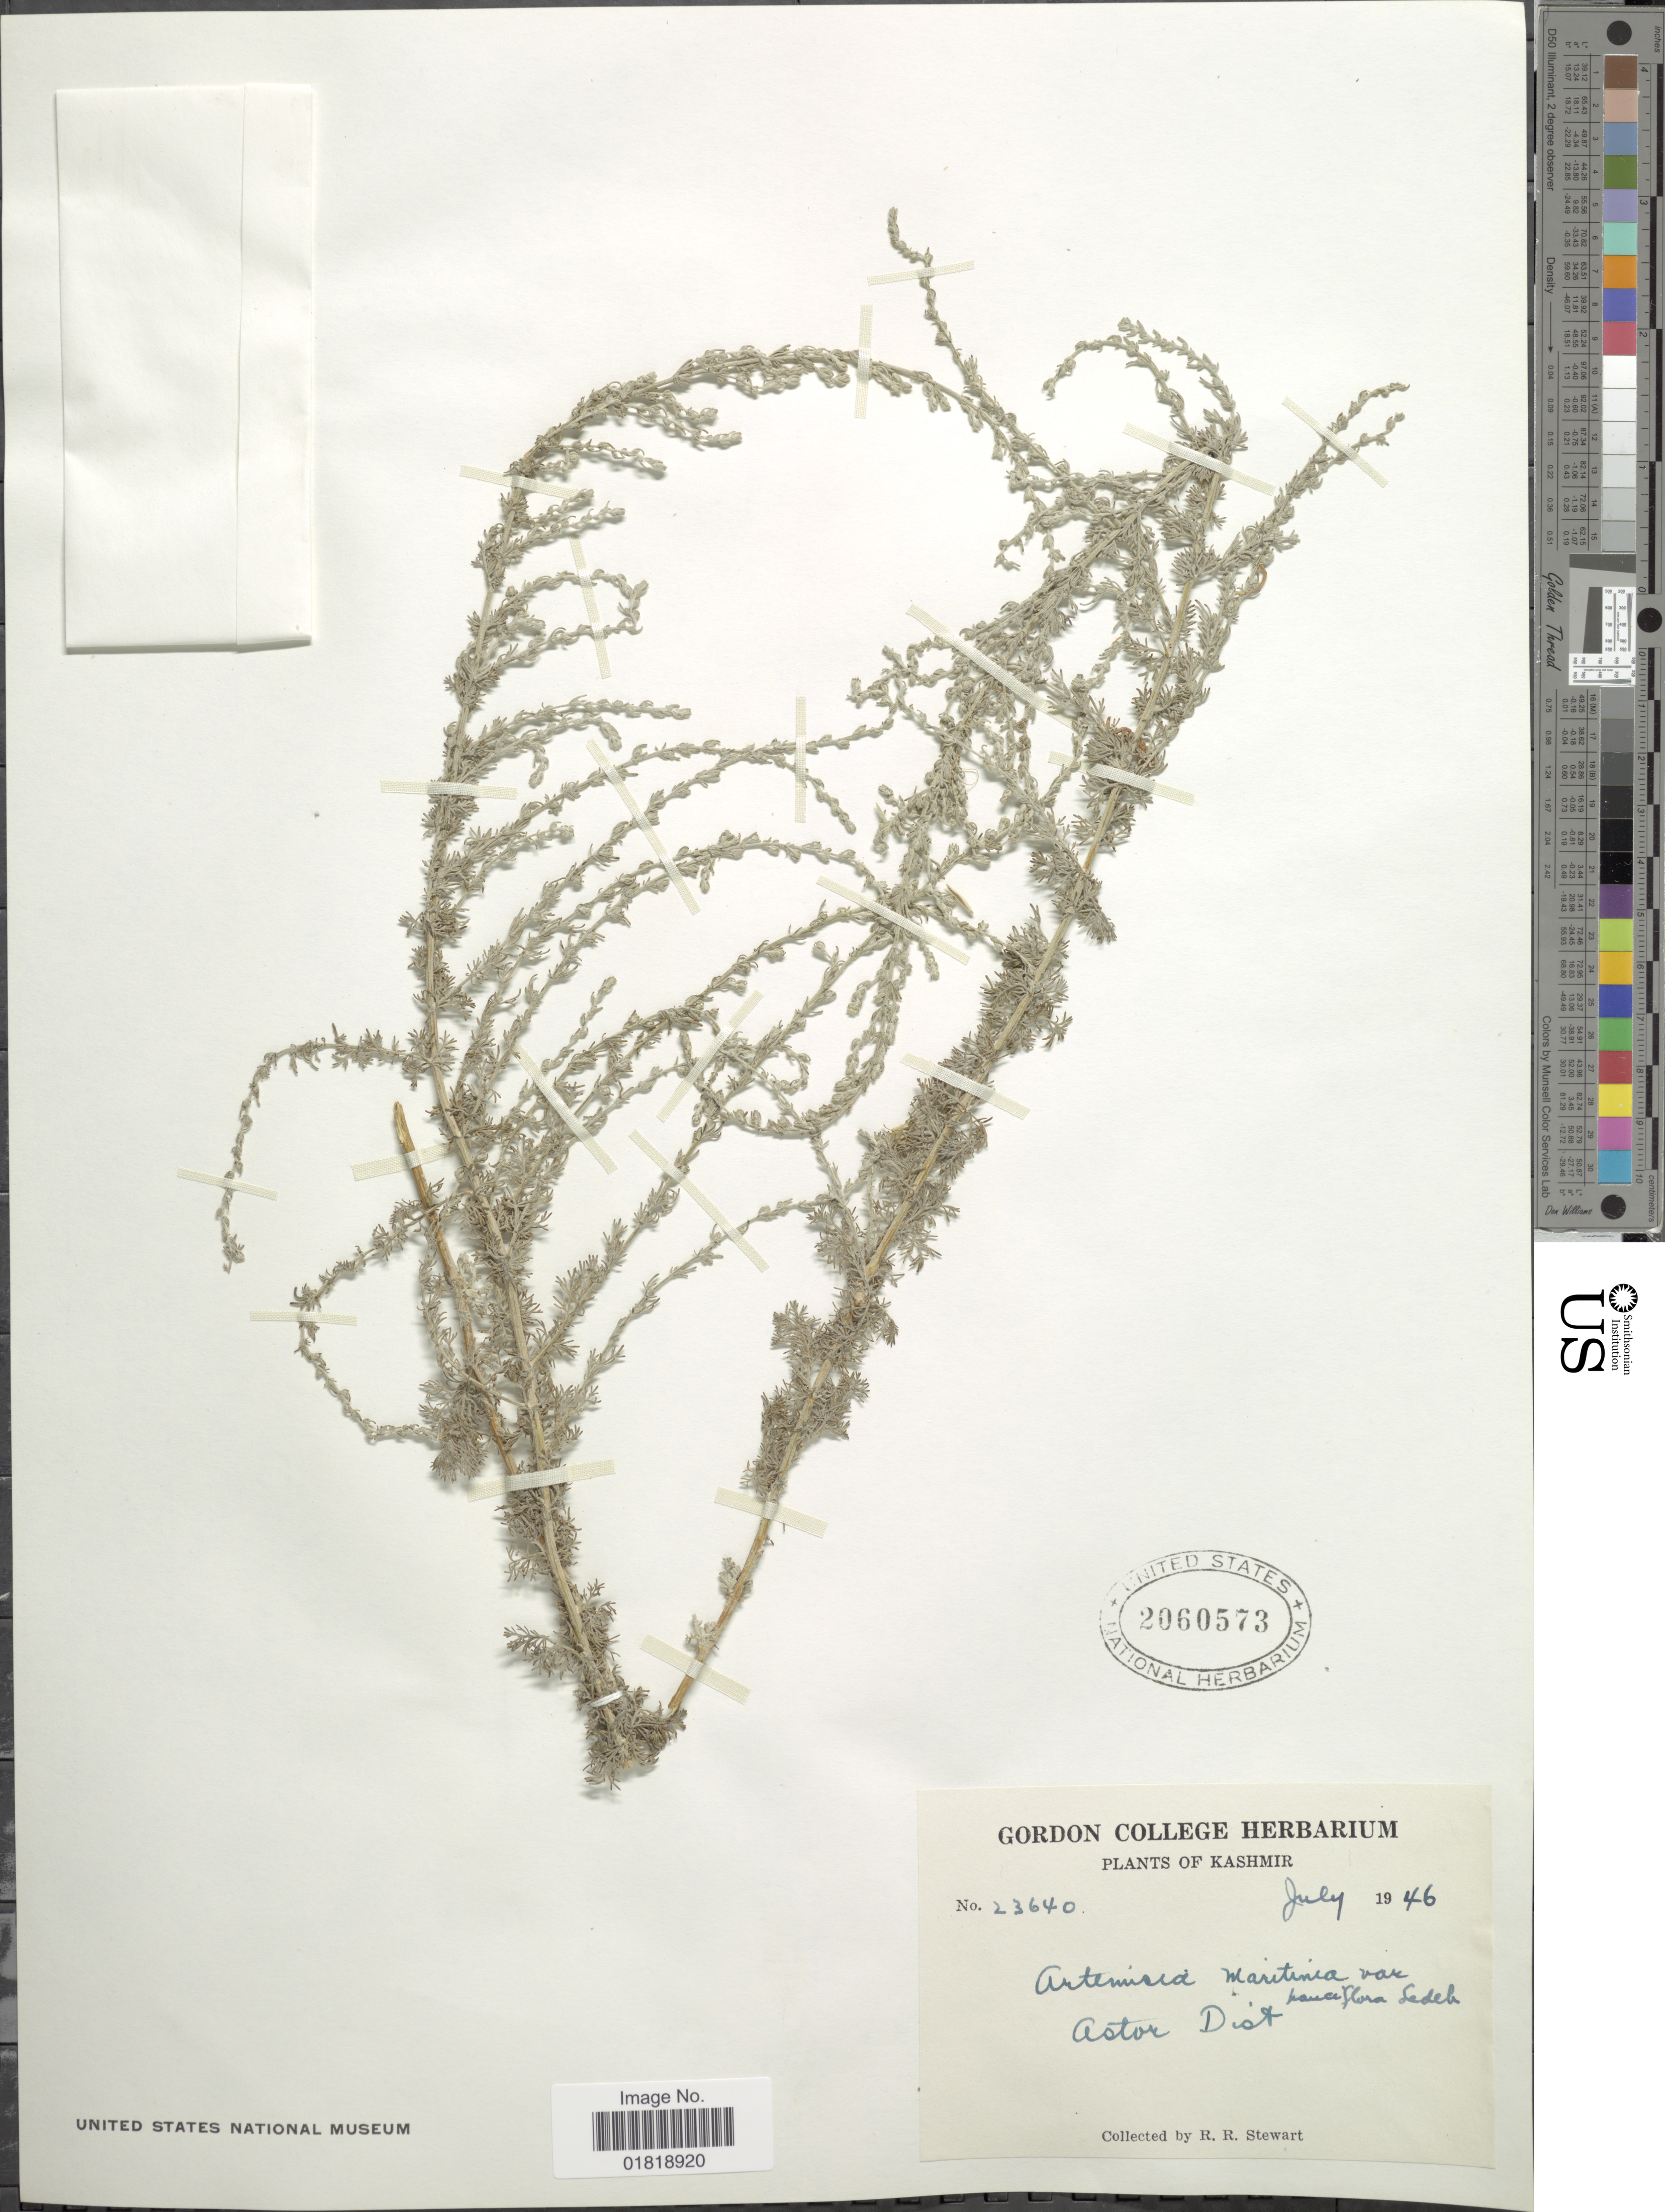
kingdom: Plantae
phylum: Tracheophyta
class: Magnoliopsida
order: Asterales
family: Asteraceae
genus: Artemisia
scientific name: Artemisia maritima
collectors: R. R. Stewart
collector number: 23640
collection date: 1946-07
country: India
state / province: Jammu and Kashmir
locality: Kashmir, Astor Dist.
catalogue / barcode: US 2060573